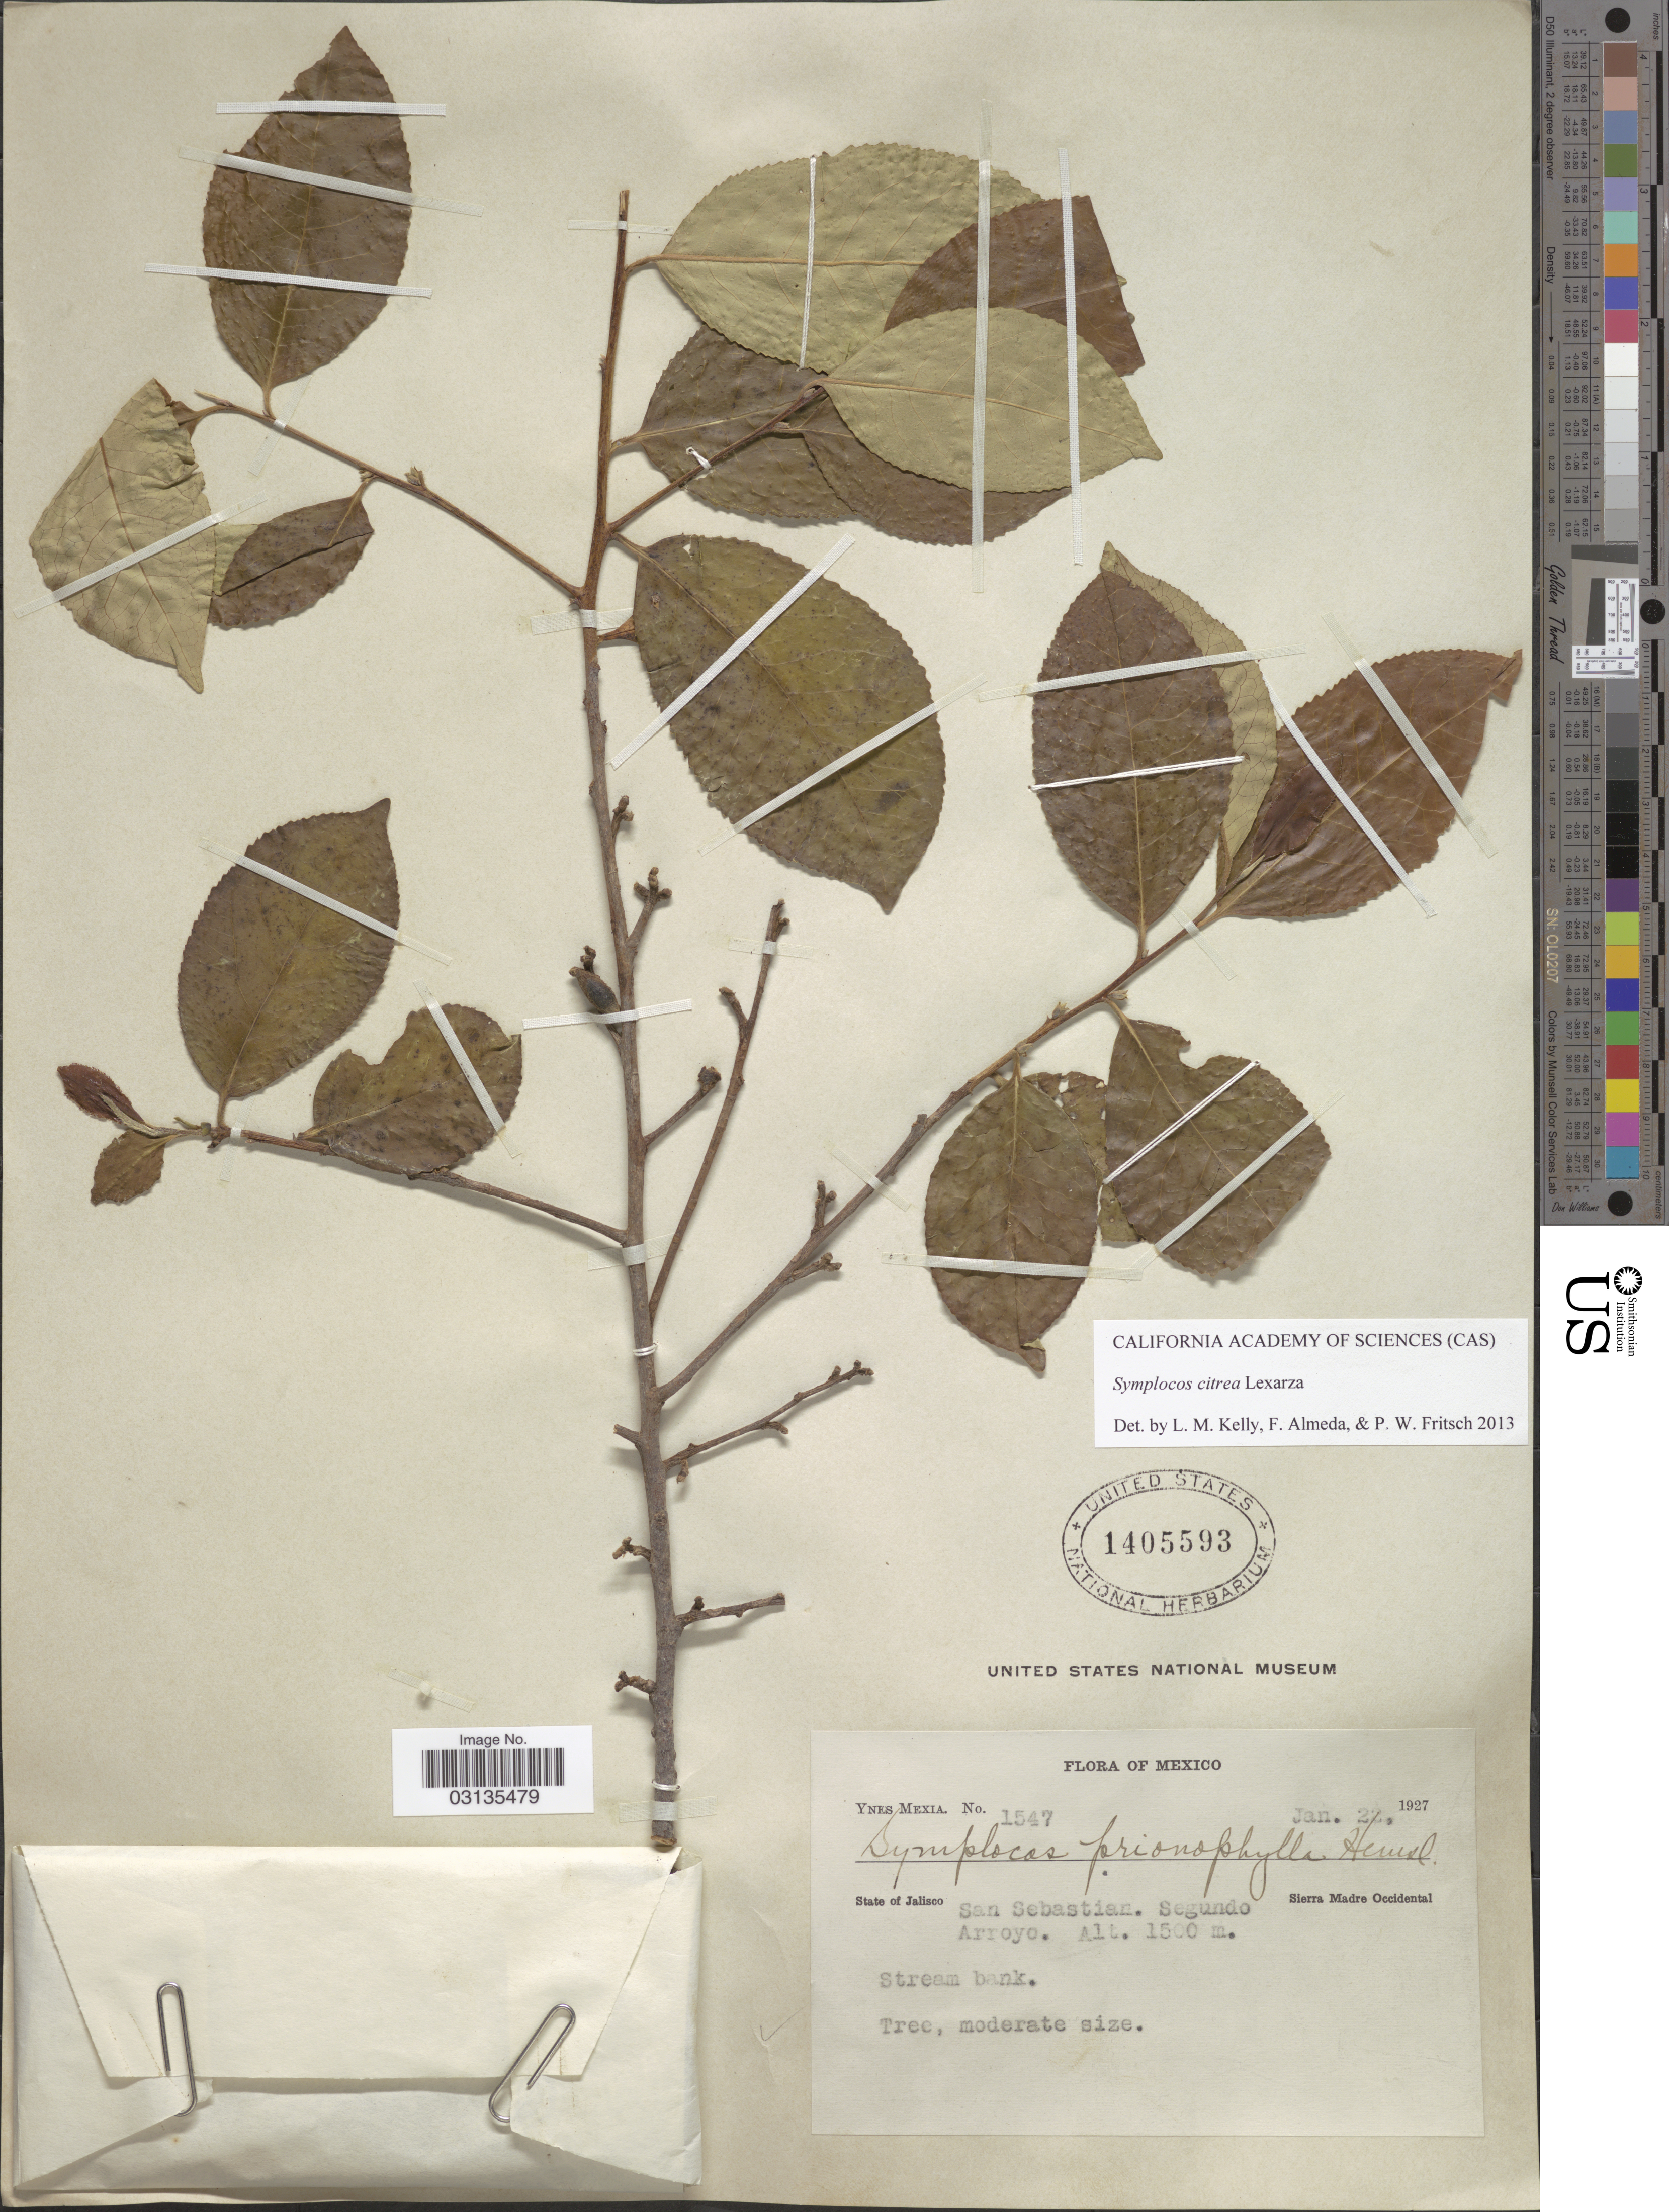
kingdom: Plantae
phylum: Tracheophyta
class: Magnoliopsida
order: Ericales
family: Symplocaceae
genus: Symplocos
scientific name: Symplocos citrea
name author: Lex.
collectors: Y. Mexia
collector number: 1547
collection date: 1927-01-22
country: Mexico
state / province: Jalisco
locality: San Sebastian. Segundo Arroyo. Sierra Madre Occidental.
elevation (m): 150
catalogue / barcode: US 1405593